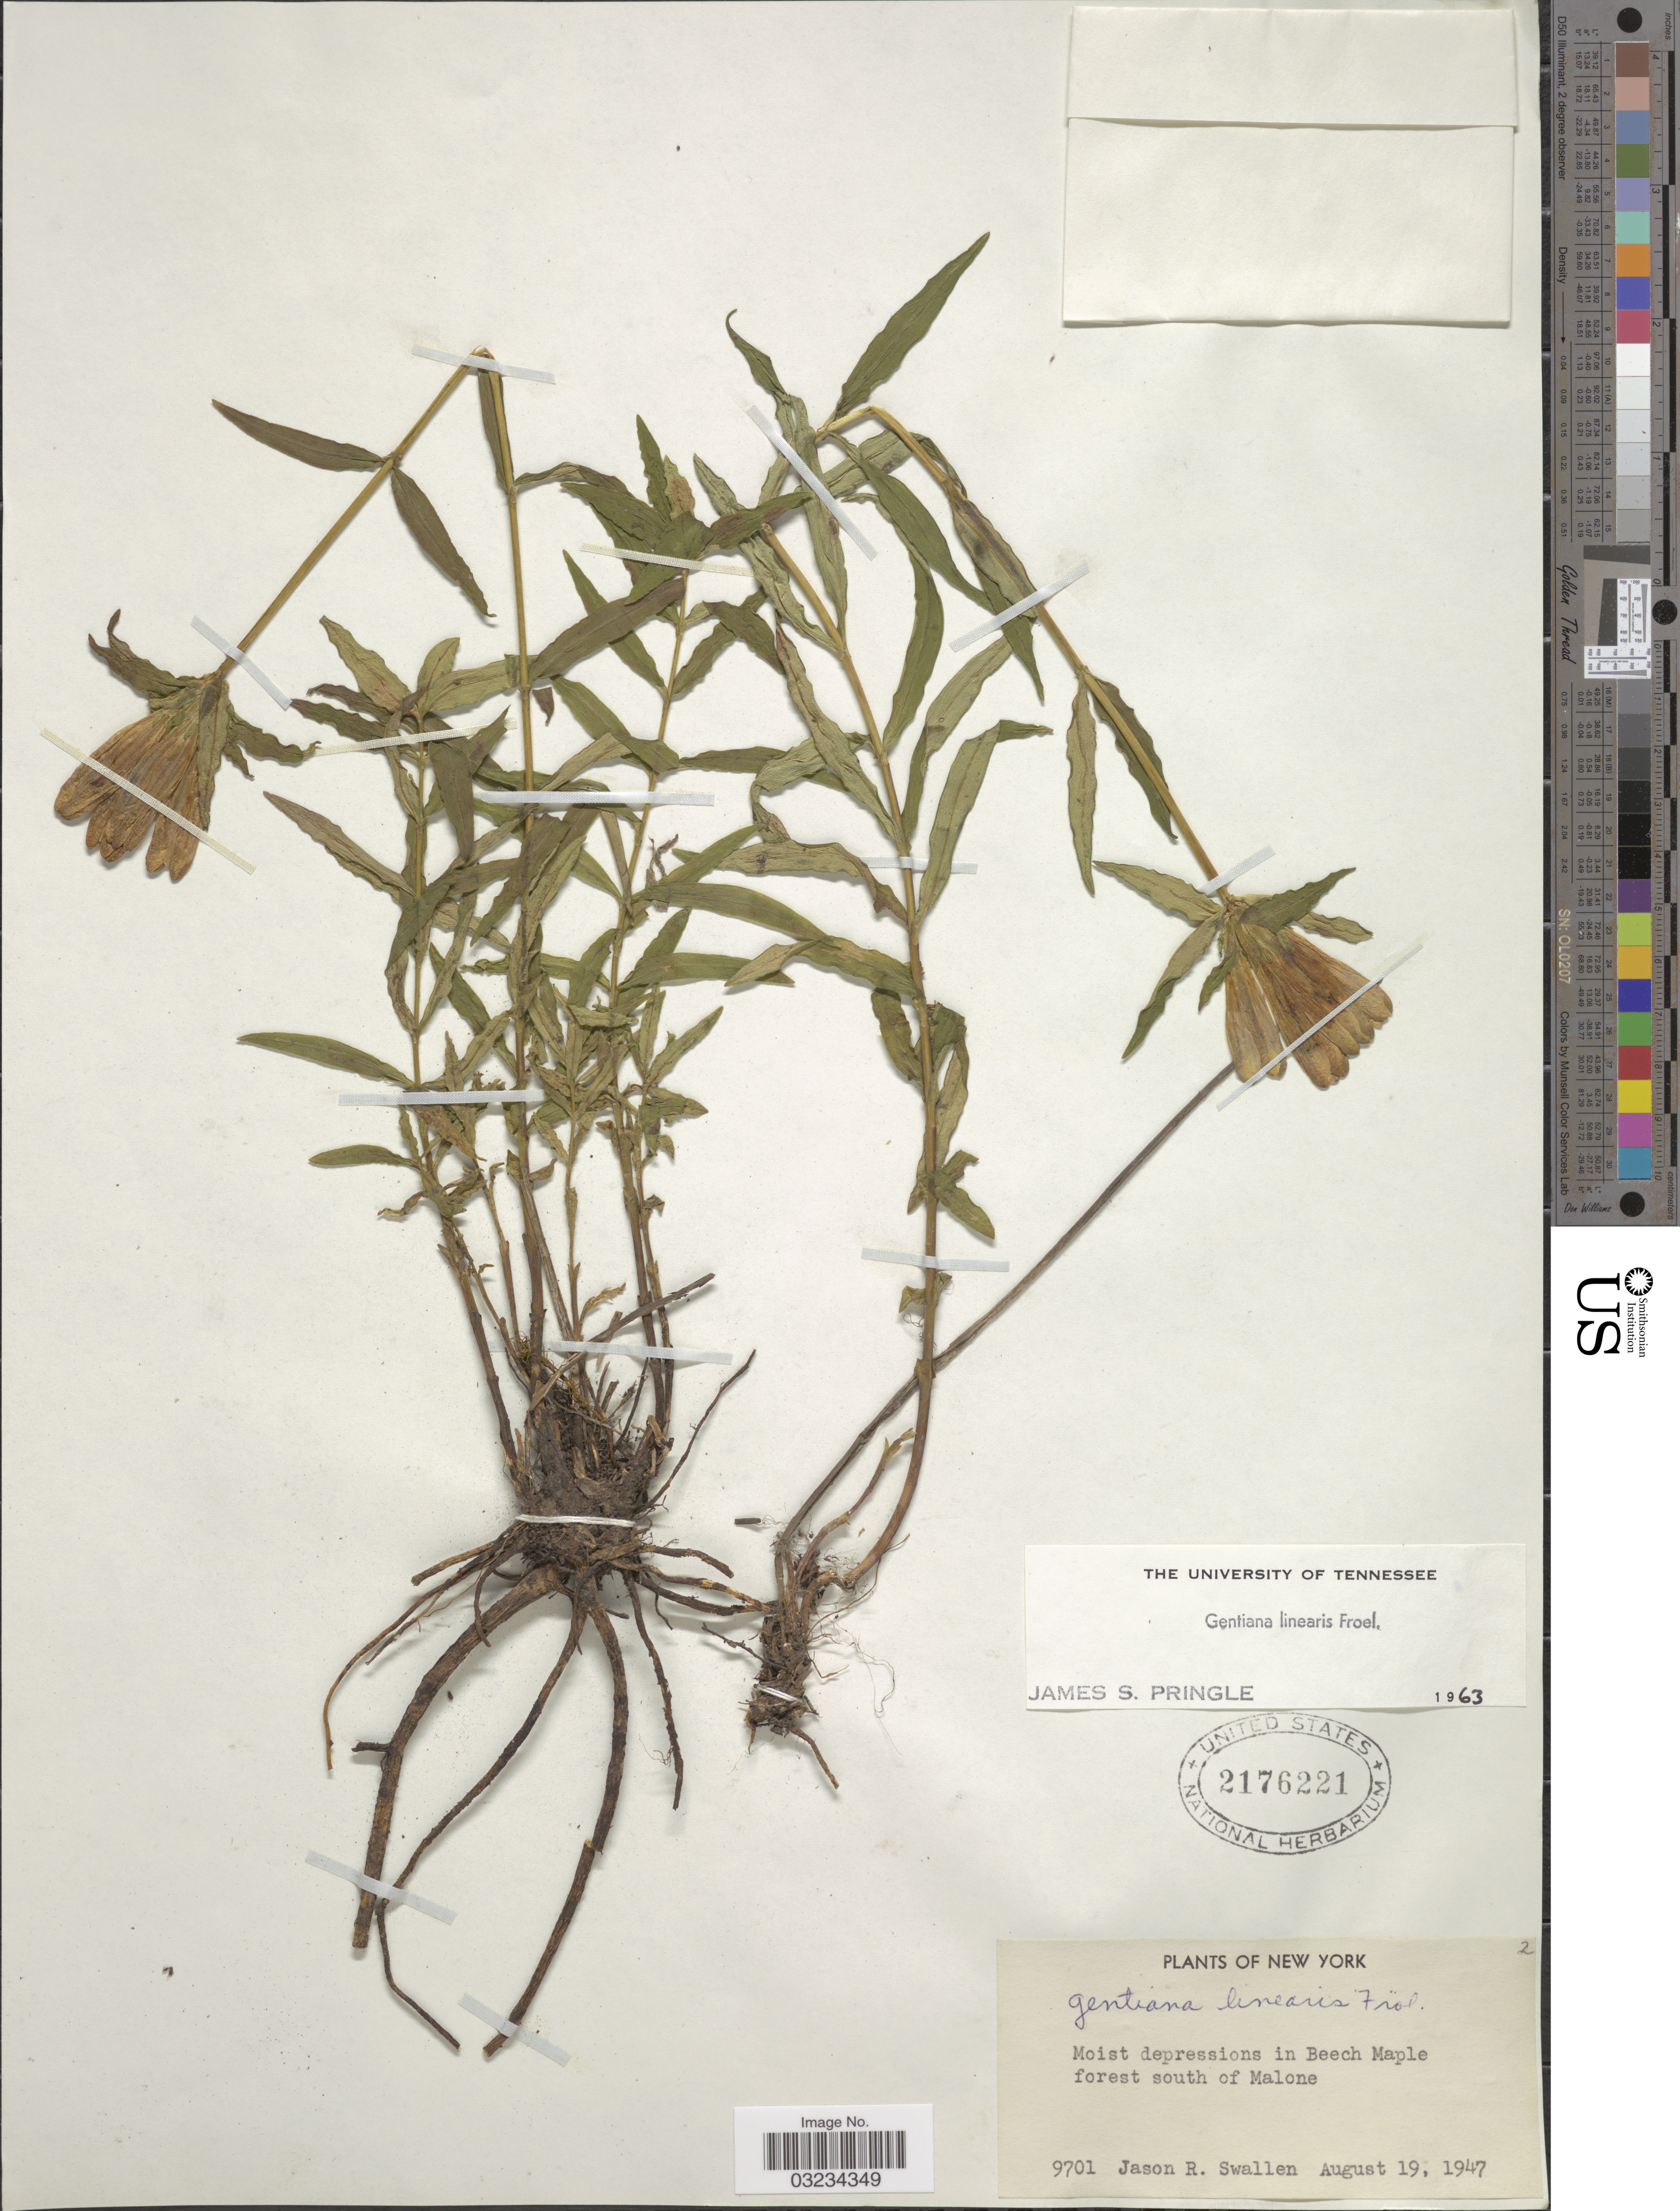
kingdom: Plantae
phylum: Tracheophyta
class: Magnoliopsida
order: Gentianales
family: Gentianaceae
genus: Gentiana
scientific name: Gentiana linearis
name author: Froel.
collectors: J. R. Swallen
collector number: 9701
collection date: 1947-08-19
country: United States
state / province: New York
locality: In Beech Maple forest south of Malone.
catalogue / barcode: US 2176221